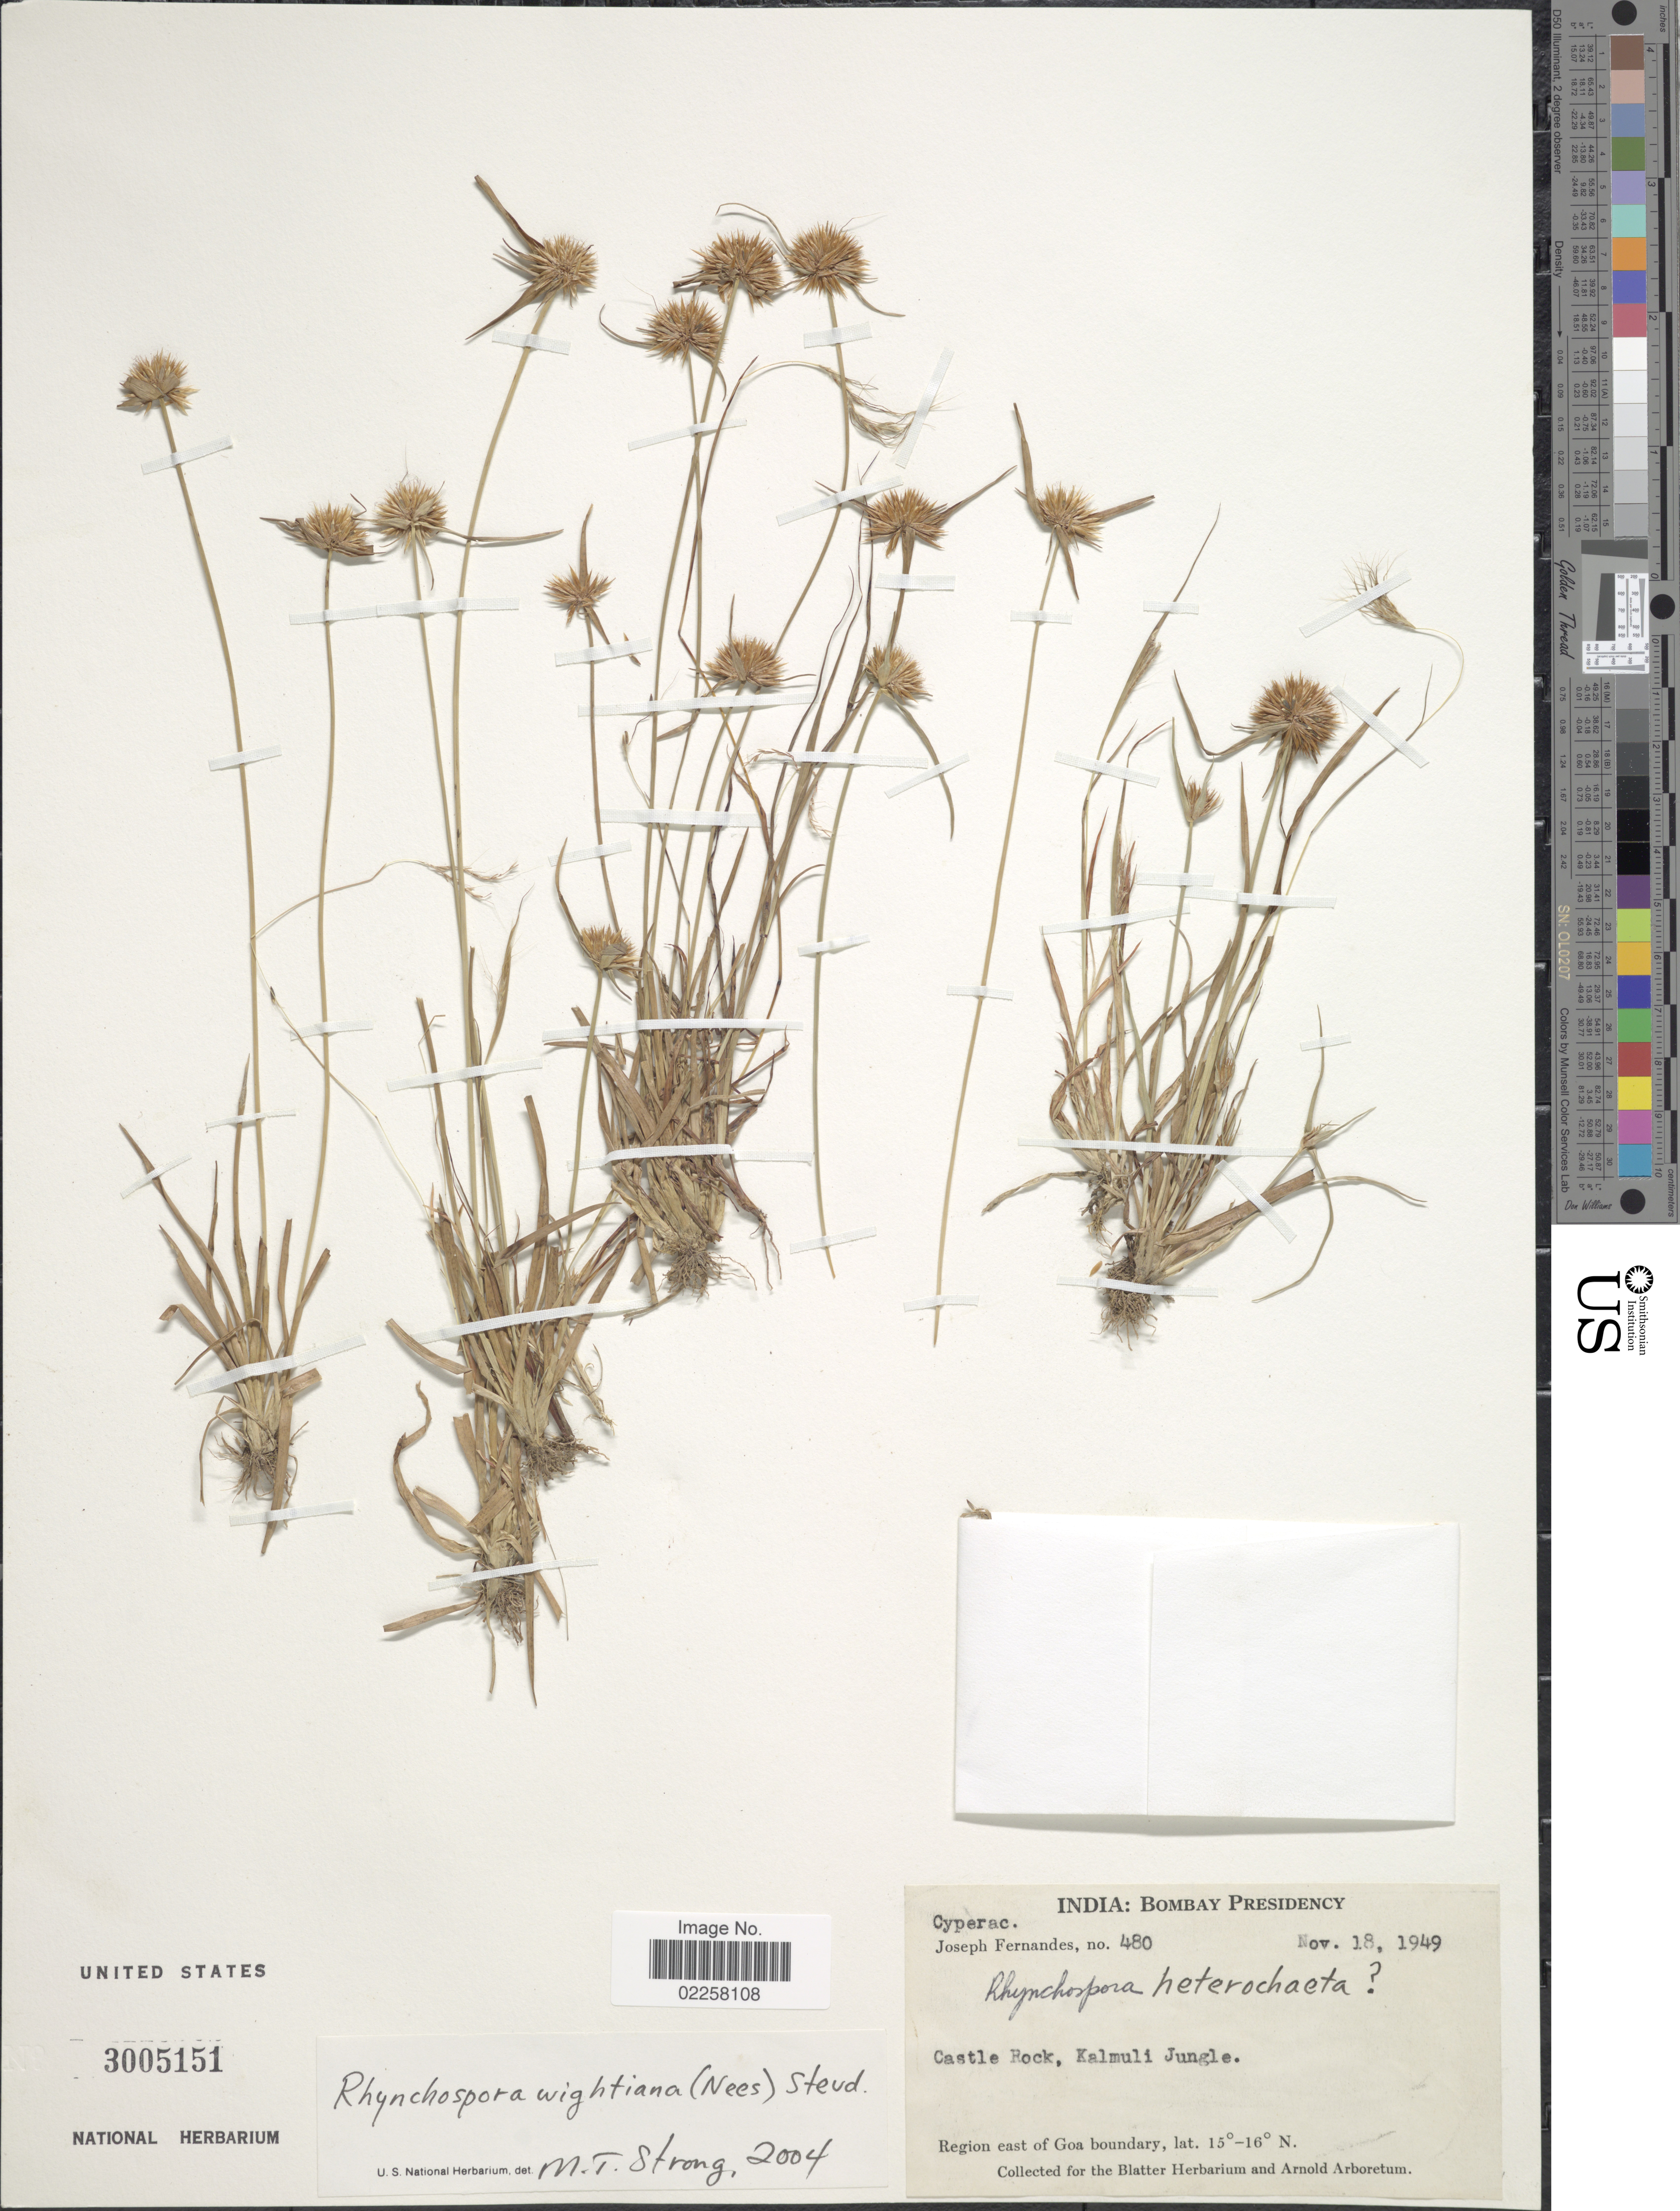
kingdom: Plantae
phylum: Tracheophyta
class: Liliopsida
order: Poales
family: Cyperaceae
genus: Rhynchospora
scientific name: Rhynchospora wightiana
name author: (Nees) Steud.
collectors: J. Fernandes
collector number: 480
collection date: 1949-11-18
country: India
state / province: Goa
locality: Bombay Presidency. Castle Rock, Kalmuli Jungle. Region east of Goa boundary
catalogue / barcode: US 3005151